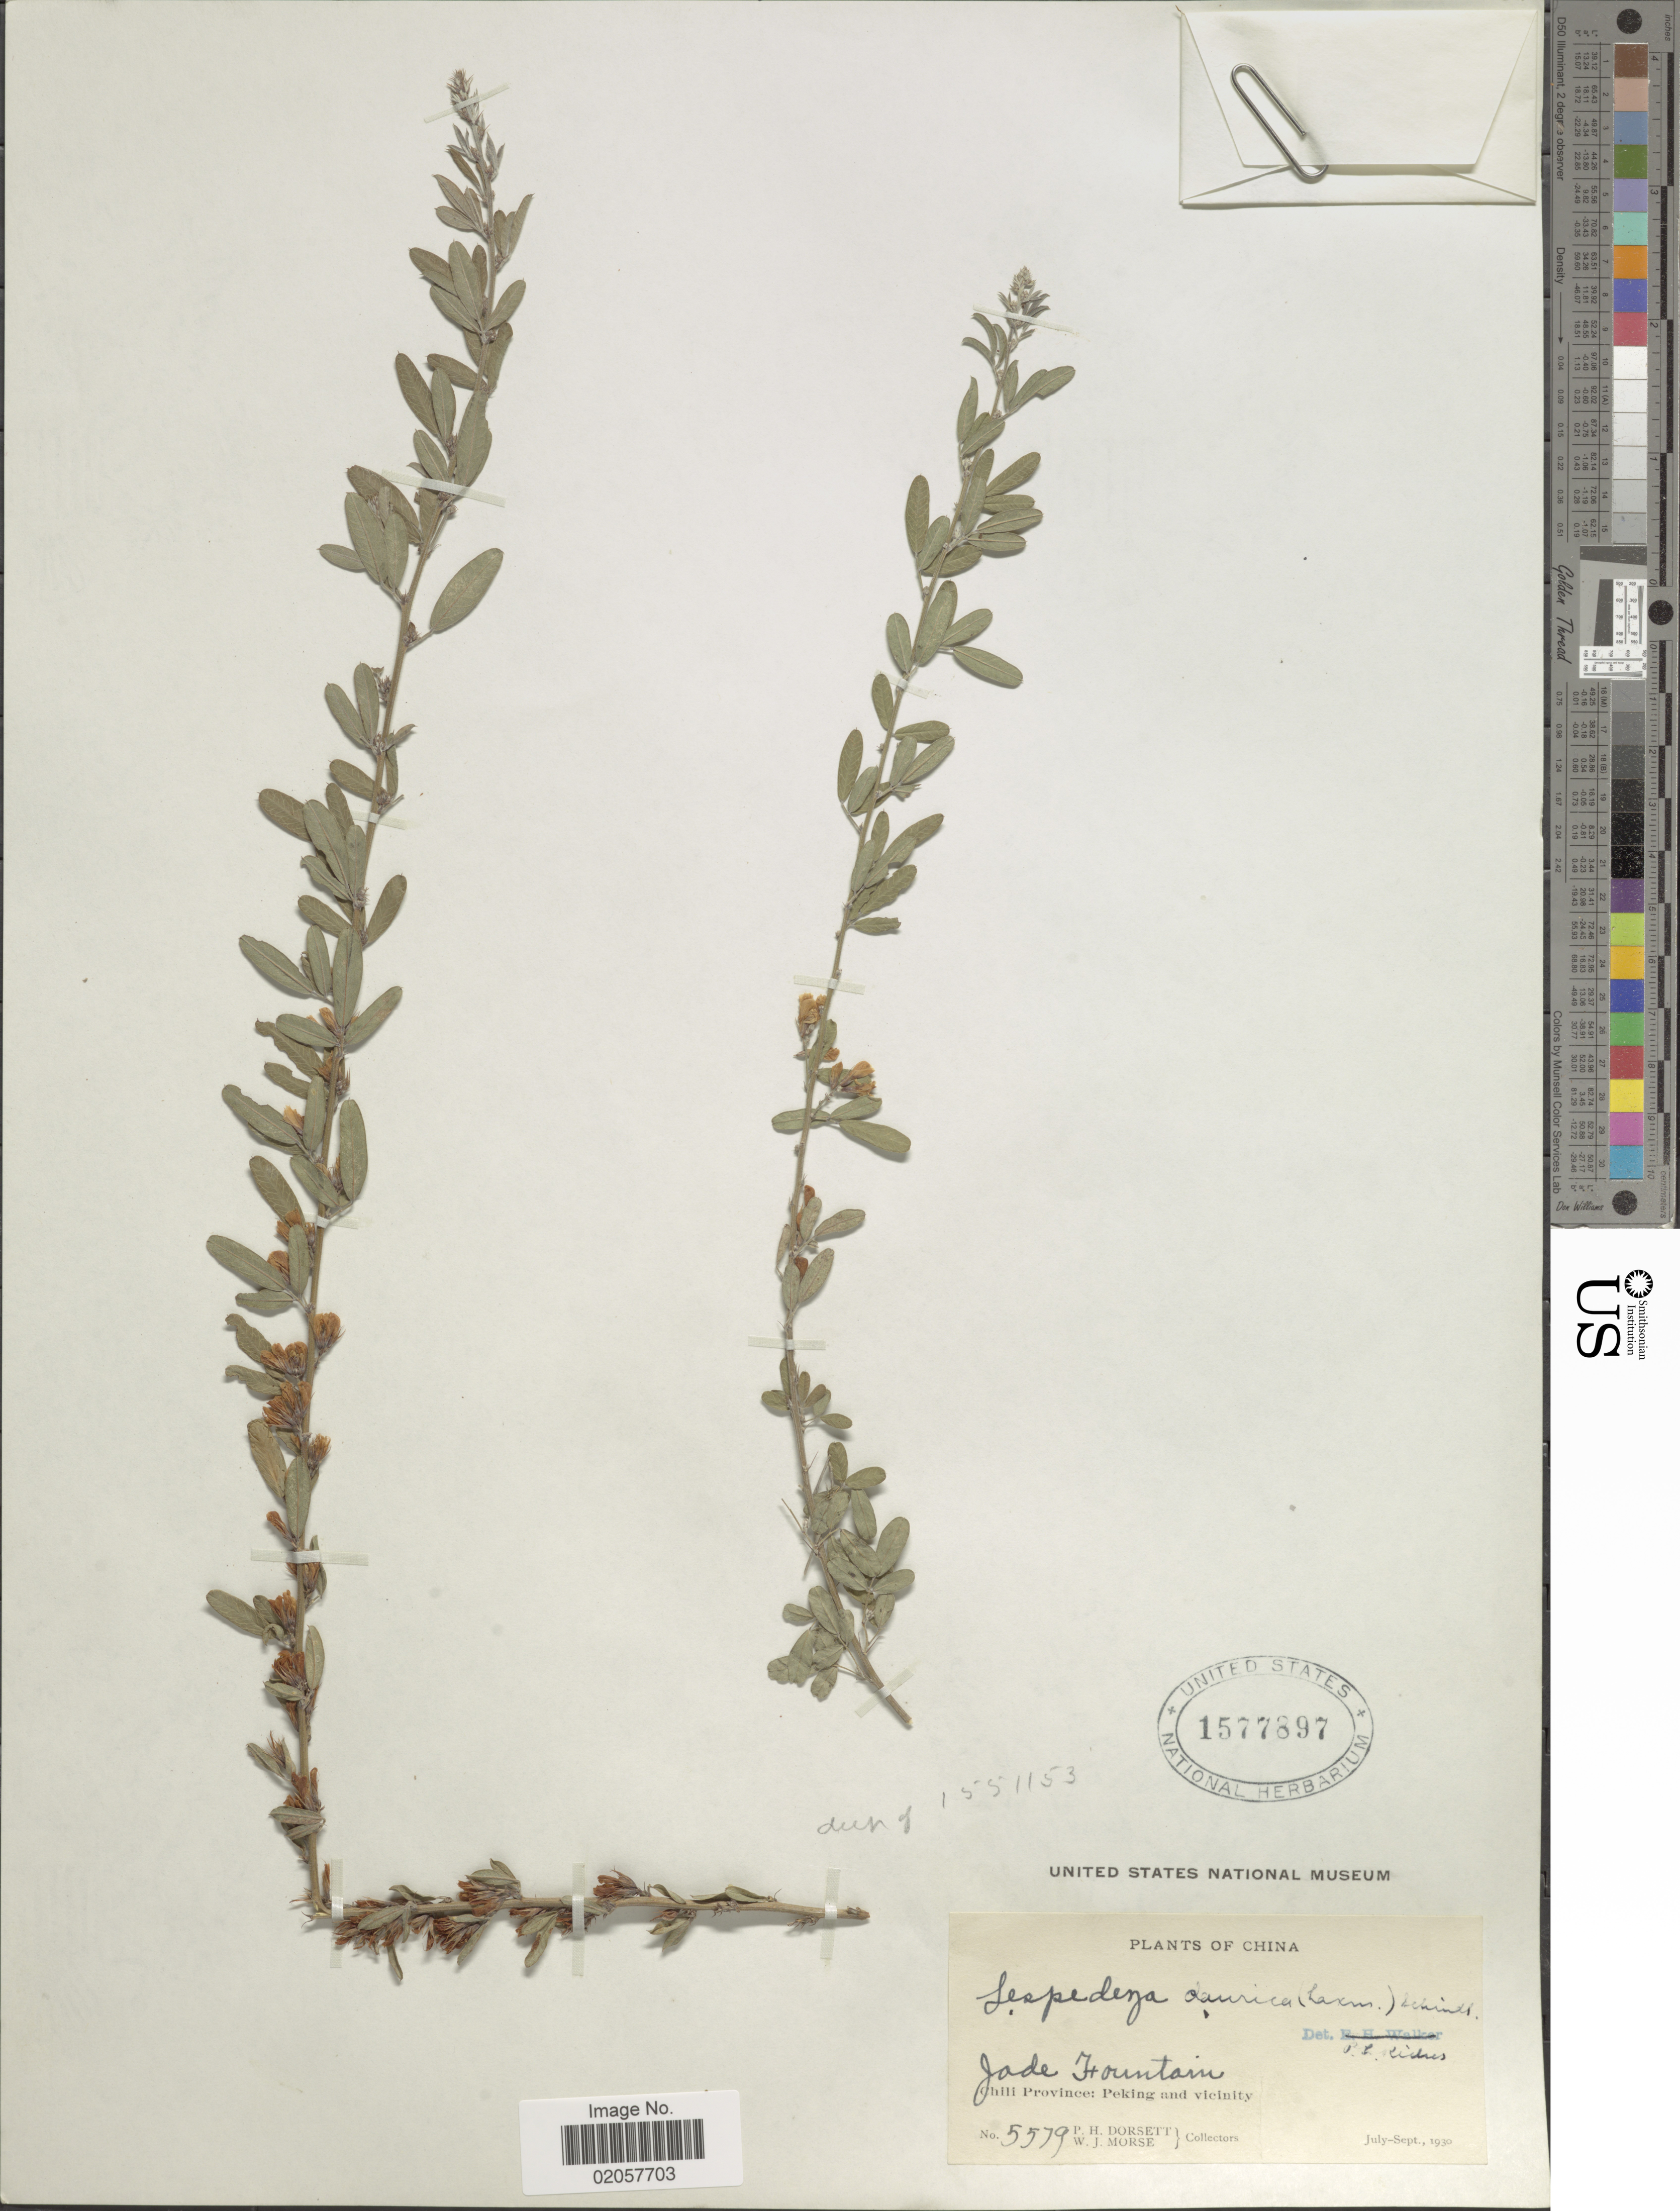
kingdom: Plantae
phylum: Tracheophyta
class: Magnoliopsida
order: Fabales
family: Fabaceae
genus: Lespedeza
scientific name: Lespedeza davurica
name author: (Laxm.) Schindl.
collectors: P. H. Dorsett & J. Dorsett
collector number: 5579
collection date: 1930-07/1930-09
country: China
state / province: Beijing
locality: Jade Fountain, Chili Province: Peking and vicinity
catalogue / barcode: US 1577897